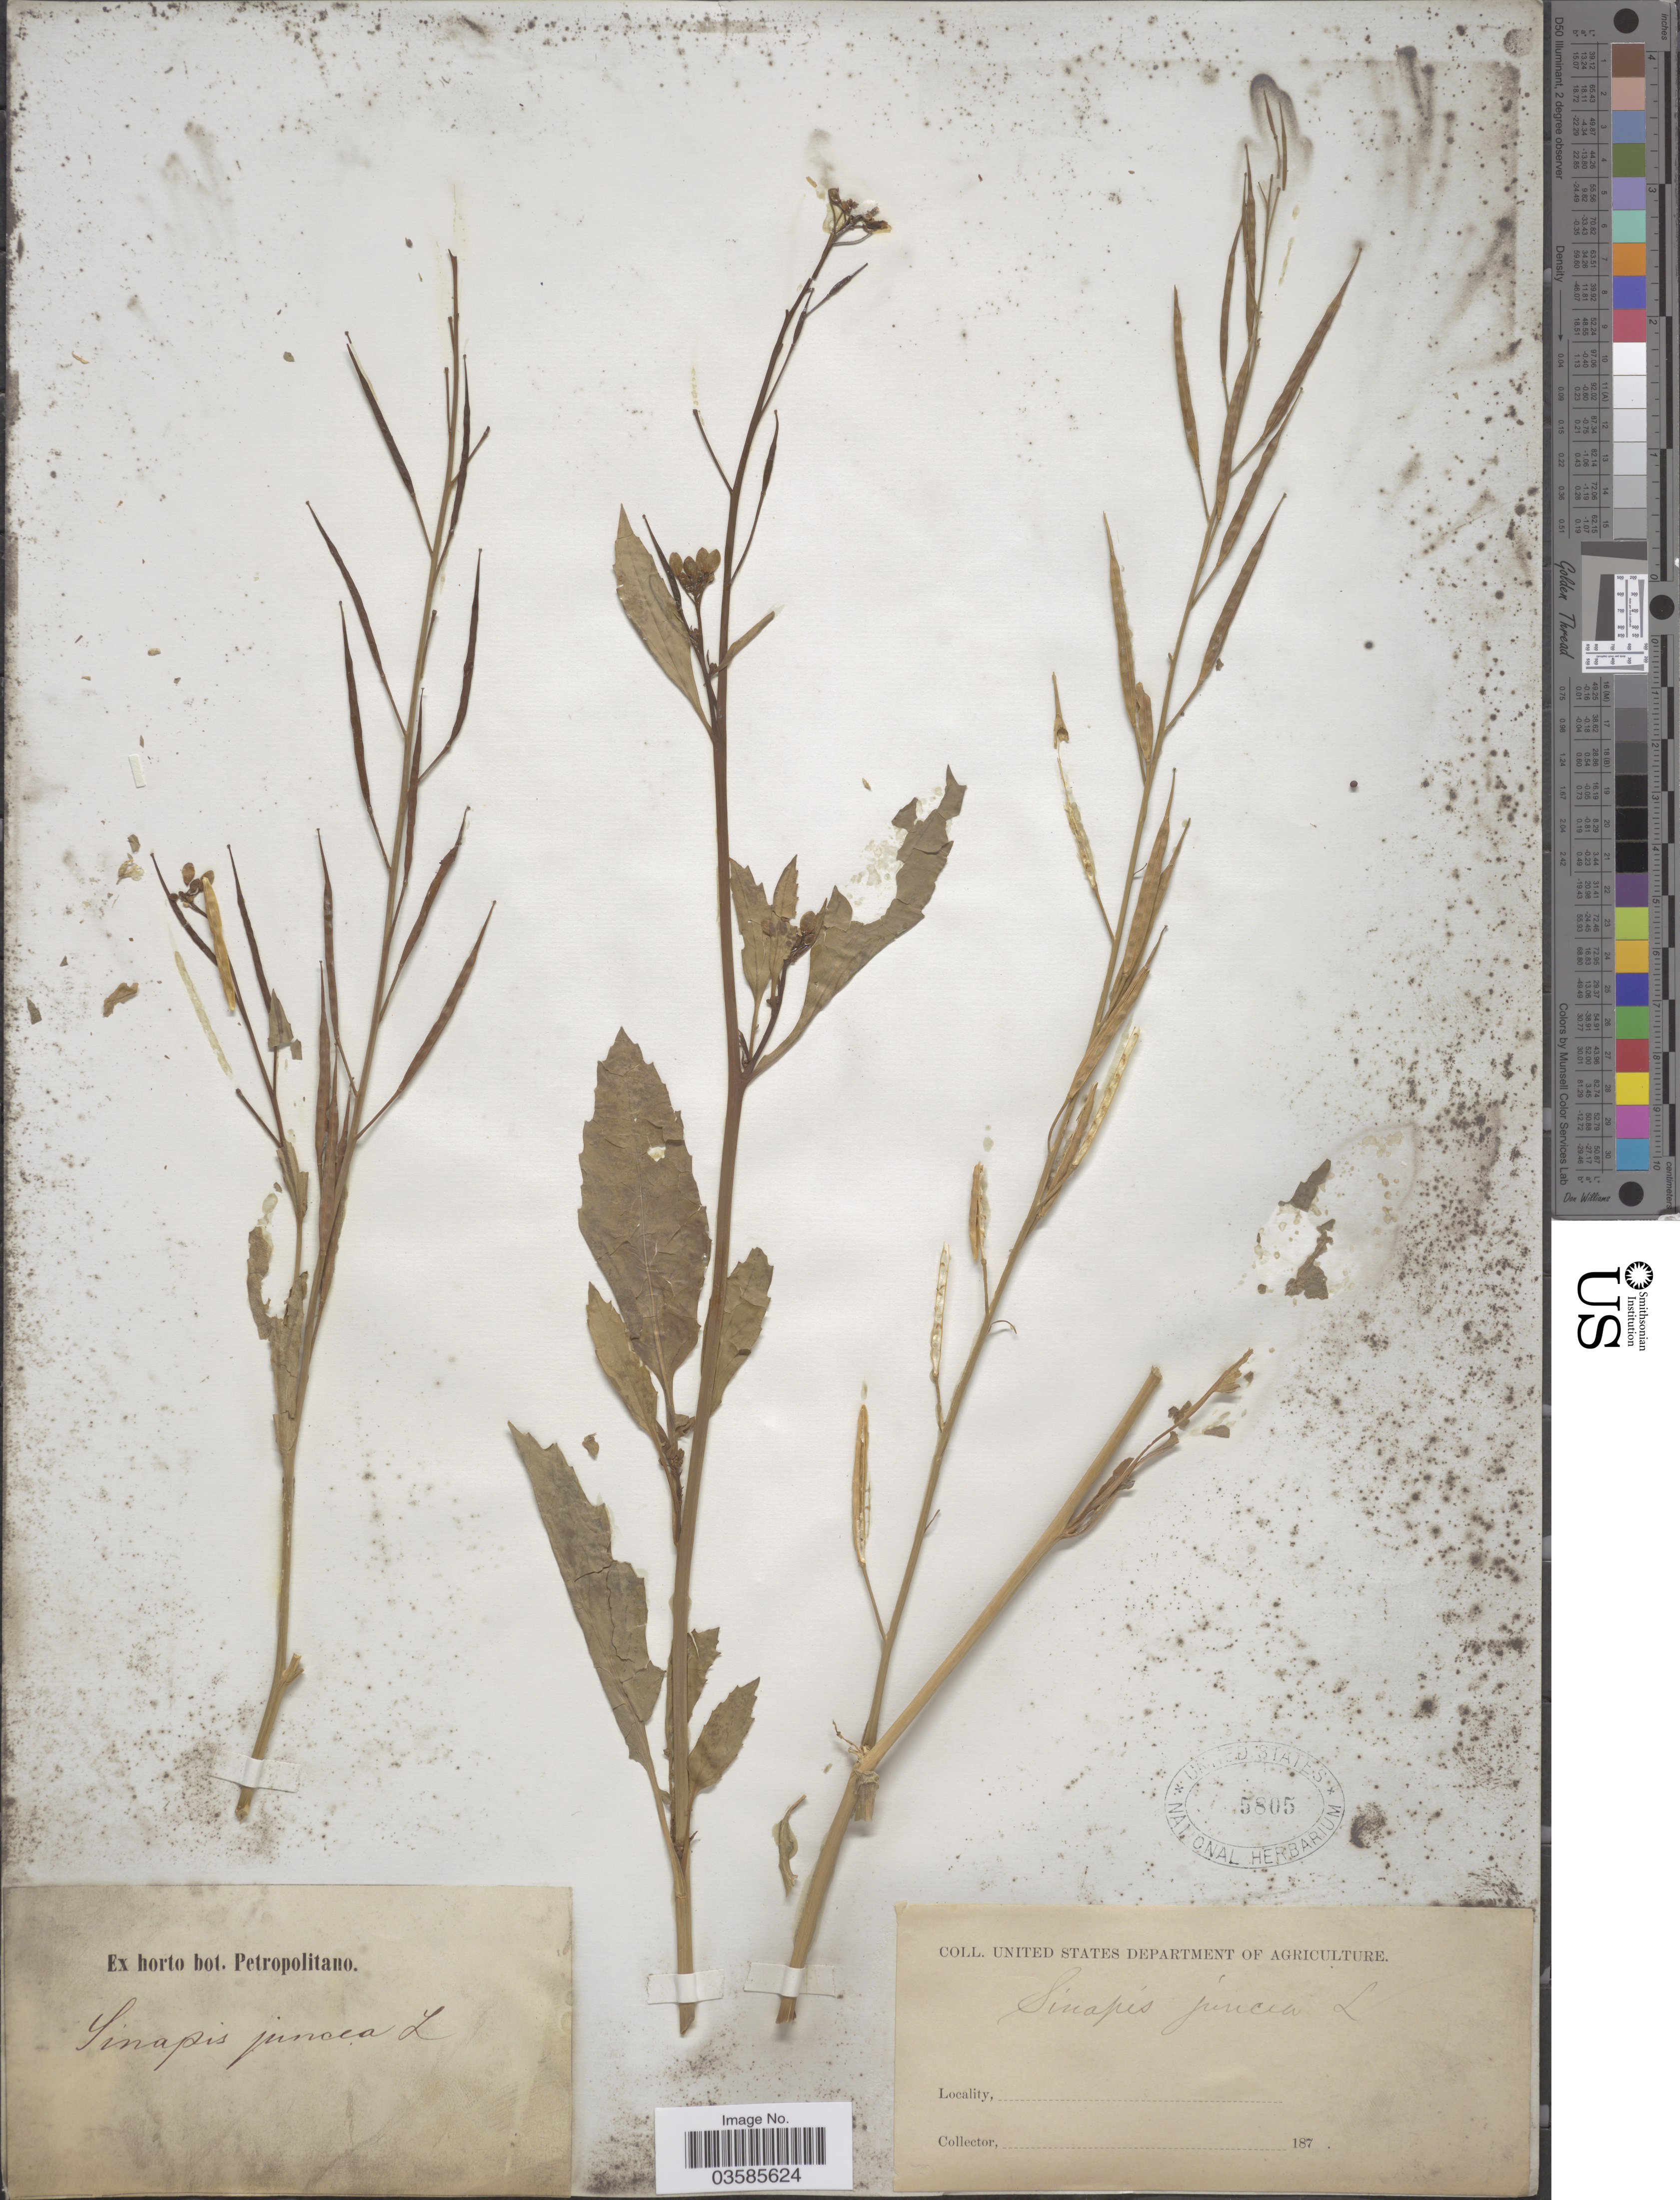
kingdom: Plantae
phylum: Tracheophyta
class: Magnoliopsida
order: Brassicales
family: Brassicaceae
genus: Brassica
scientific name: Brassica juncea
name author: (L.) Czern.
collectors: ex Horto Bot. Petropolitano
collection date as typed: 187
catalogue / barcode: US 5805